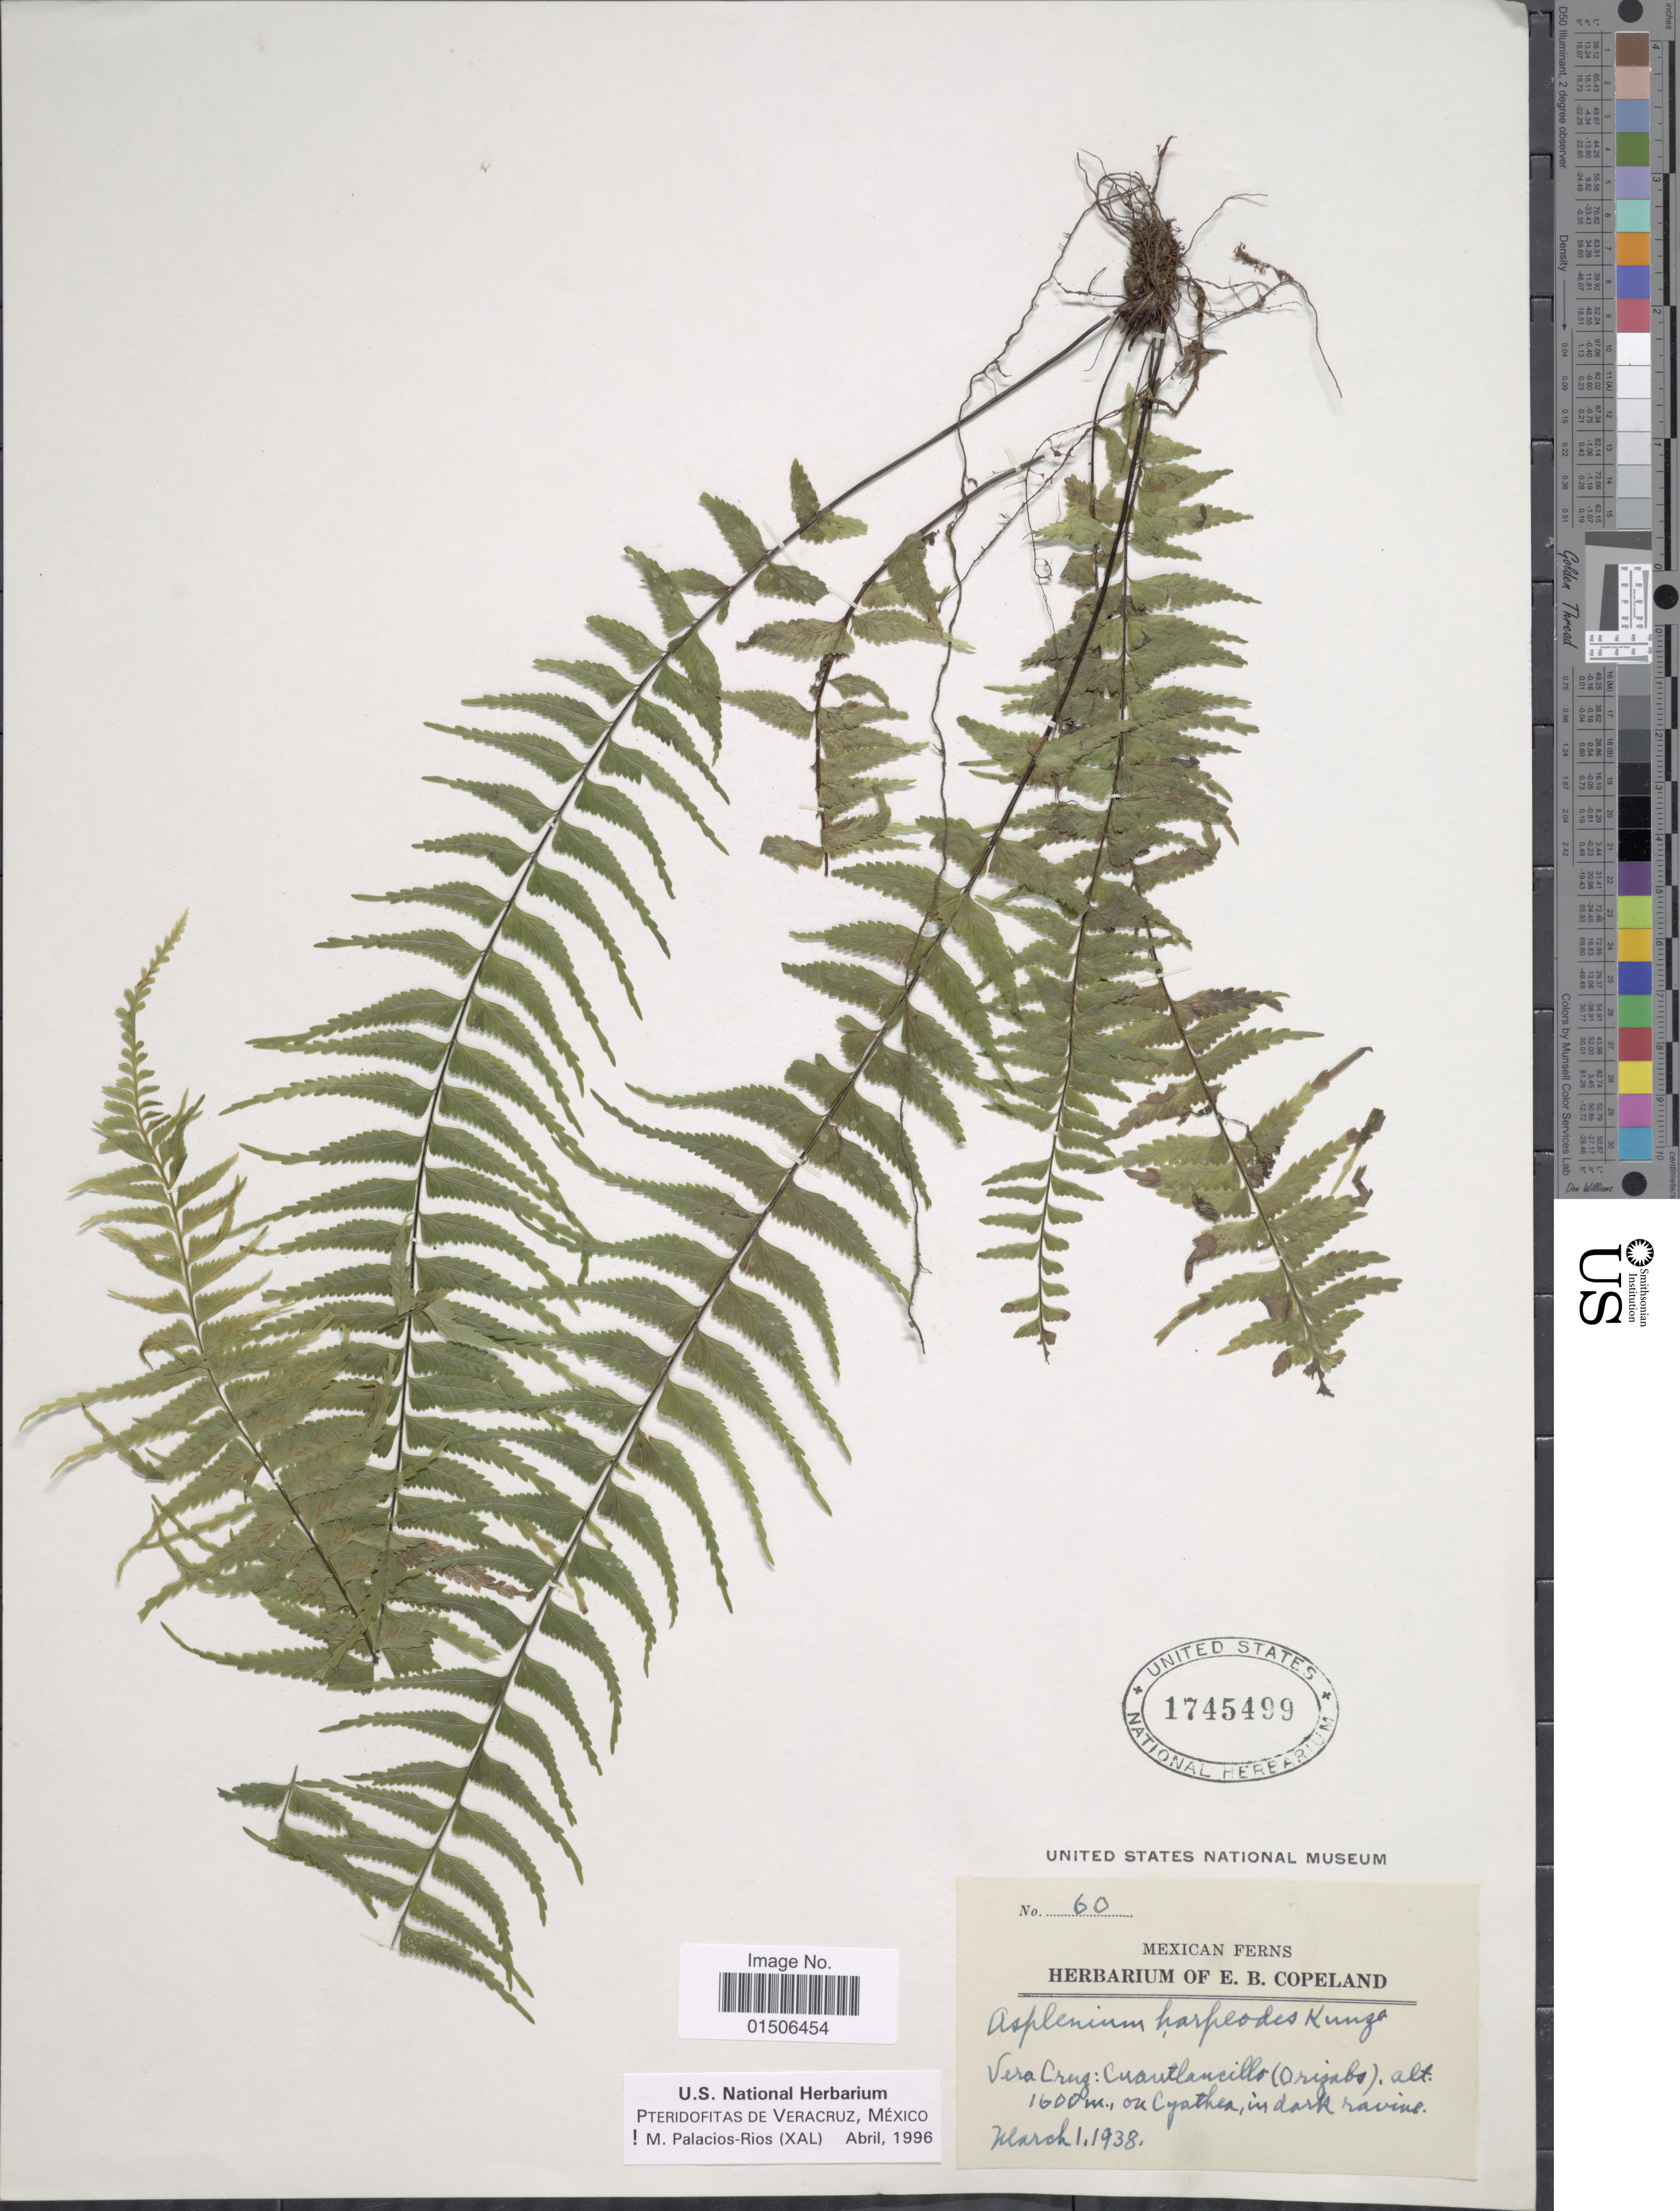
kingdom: Plantae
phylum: Tracheophyta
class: Polypodiopsida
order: Polypodiales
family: Aspleniaceae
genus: Asplenium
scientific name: Asplenium harpeodes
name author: Kunze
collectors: ex herb. E. B. Copeland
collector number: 60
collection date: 1938-03-01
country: Mexico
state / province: Veracruz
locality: Vera Cruz: Cuautlancillo (Orizaba)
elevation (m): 1600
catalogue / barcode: US 1745499